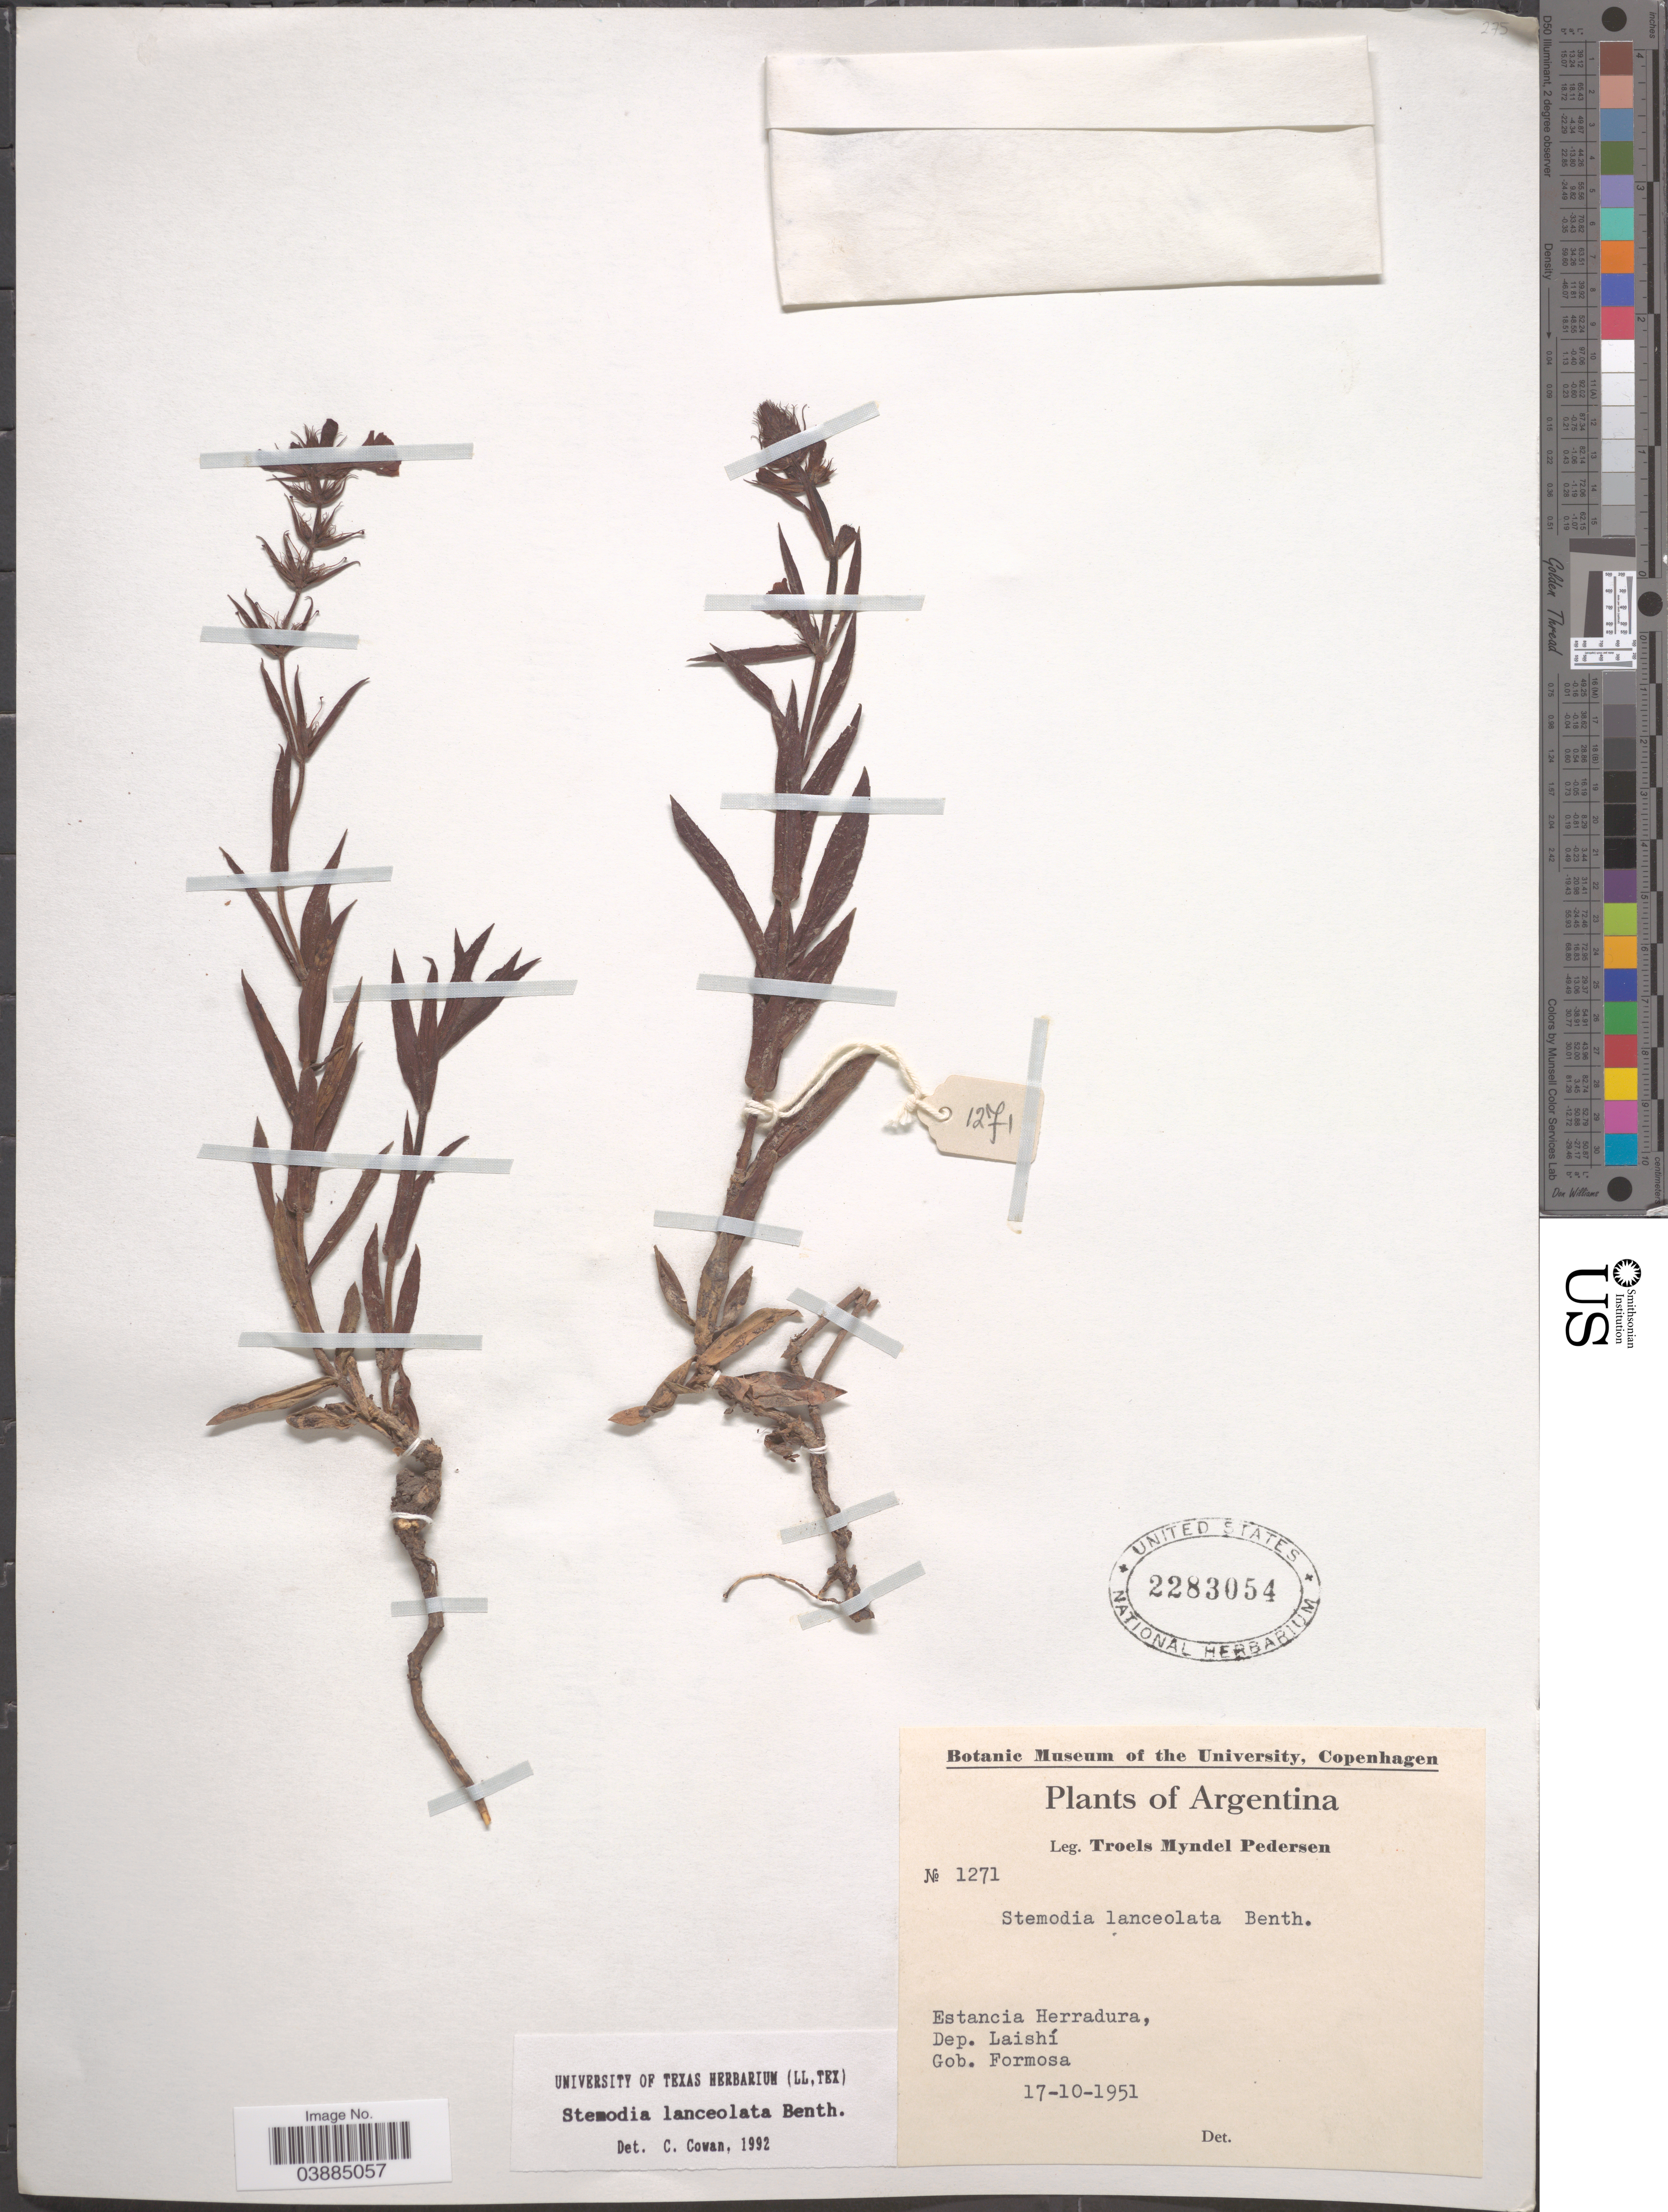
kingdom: Plantae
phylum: Tracheophyta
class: Magnoliopsida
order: Lamiales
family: Plantaginaceae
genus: Stemodia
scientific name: Stemodia lanceolata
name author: Benth.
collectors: T. Pederson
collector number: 1271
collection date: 1951-10-17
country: Argentina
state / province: Formosa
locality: Estancia Herradura. Dep. Laishí. Gob. Formosa.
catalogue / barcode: US 2283054